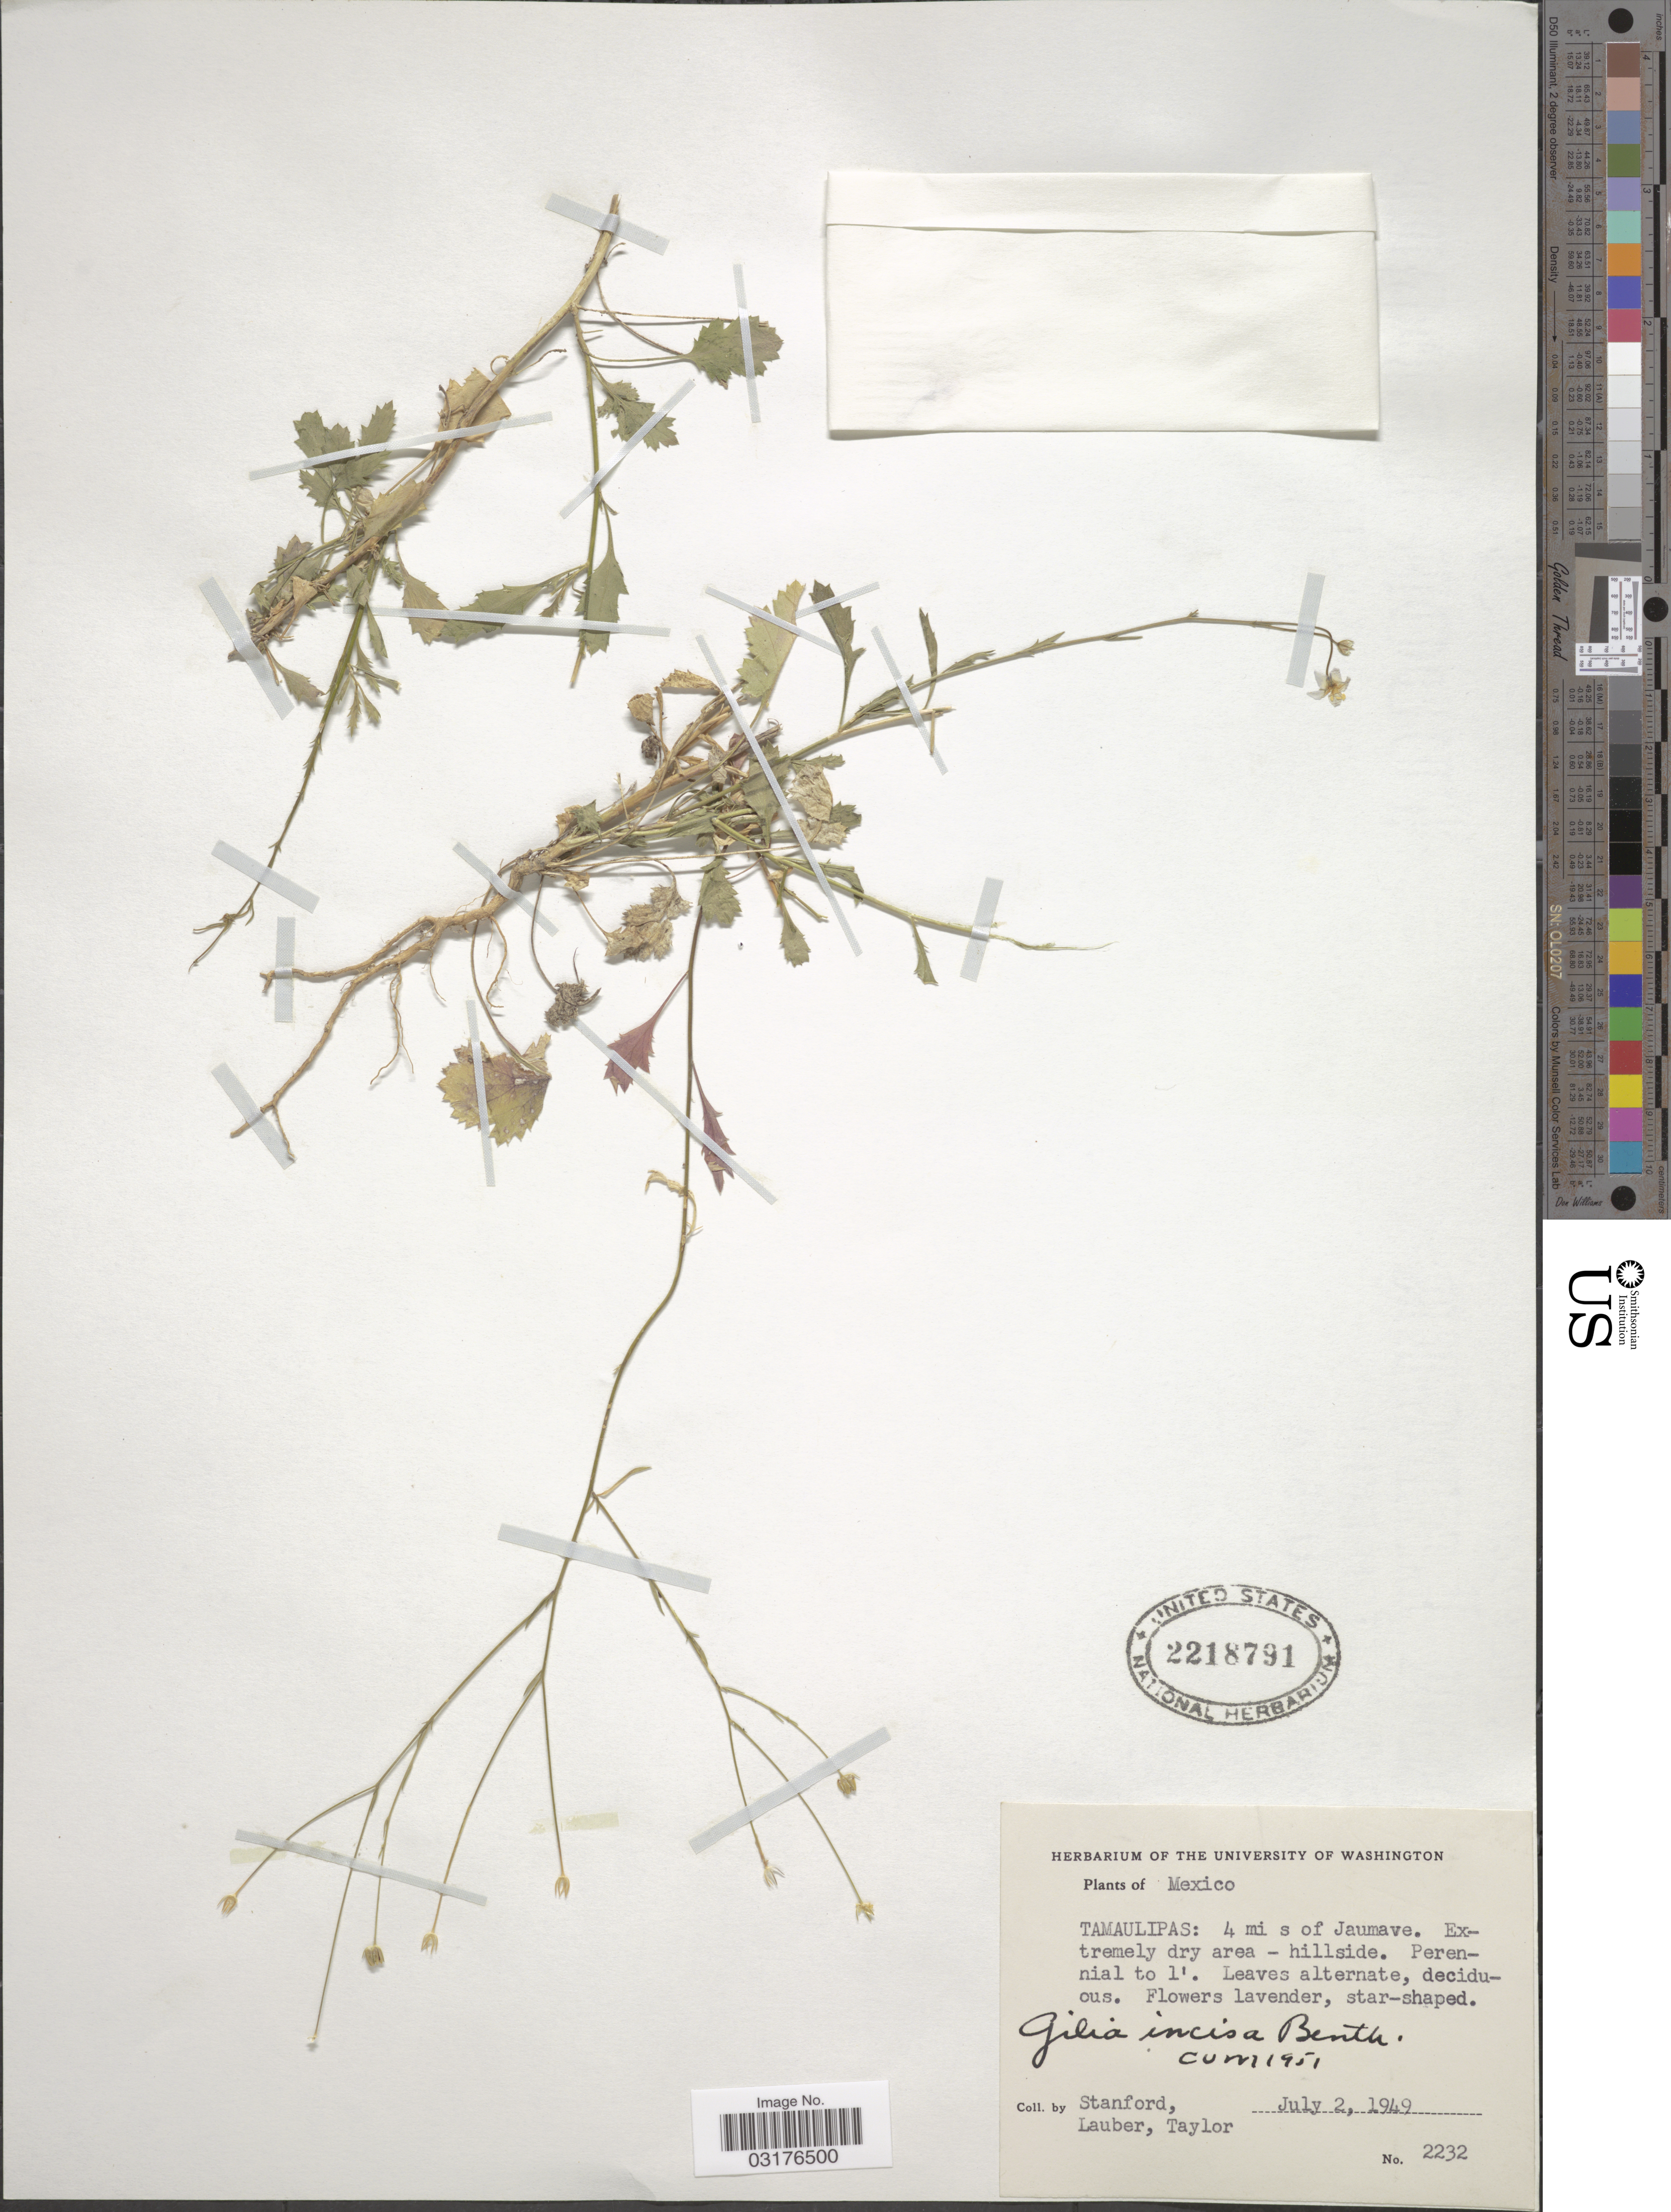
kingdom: Plantae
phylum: Tracheophyta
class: Magnoliopsida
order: Ericales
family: Polemoniaceae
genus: Giliastrum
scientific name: Giliastrum incisum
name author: (Benth.) J.M. Porter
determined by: Strong, Mark T., (BOT), Smithsonian Institution - National Museum of Natural History (UNITED STATES)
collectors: -. Stanford, -. Lauber & -. Taylor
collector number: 2232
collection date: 1949-07-02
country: Mexico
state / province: Tamaulipas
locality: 4 mi s of Jaumave. Extremely dry area - hillside.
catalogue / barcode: US 2218791